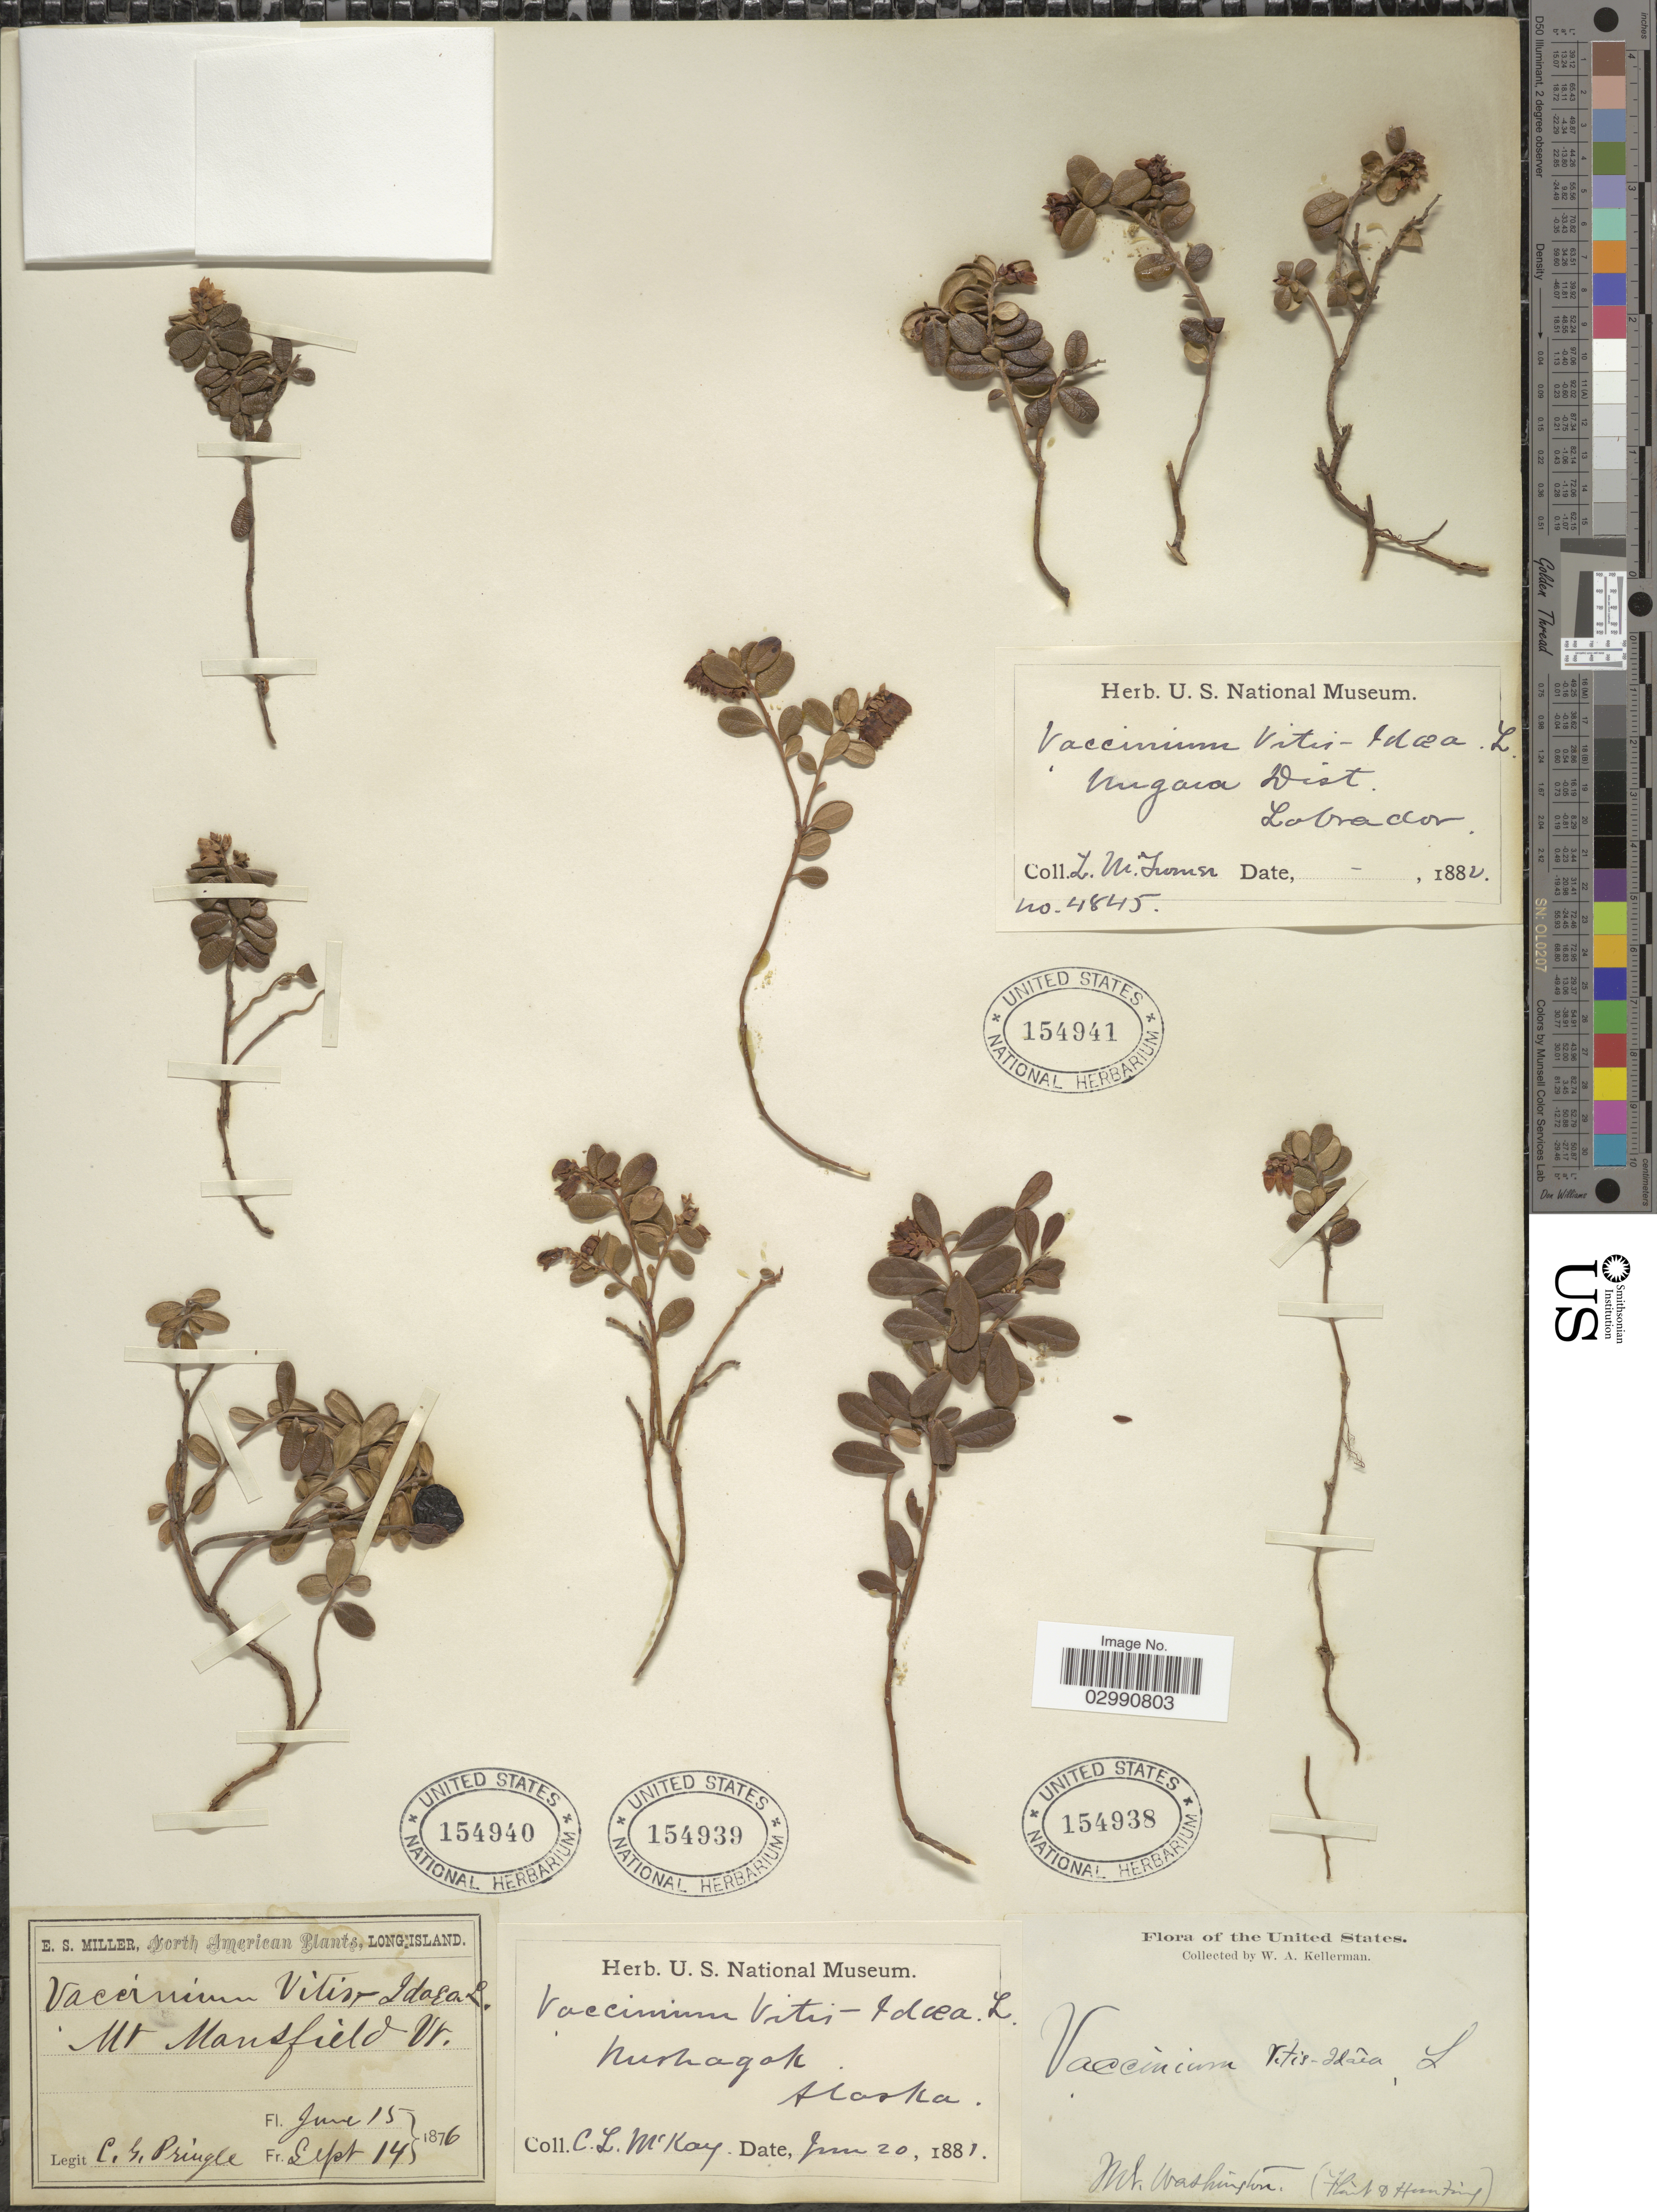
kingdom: Plantae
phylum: Tracheophyta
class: Magnoliopsida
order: Ericales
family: Ericaceae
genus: Vaccinium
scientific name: Vaccinium vitis-idaea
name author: L.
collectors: C. McKay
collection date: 1881-06-20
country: United States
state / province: Alaska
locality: Nushagak.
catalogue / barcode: US 154939-2